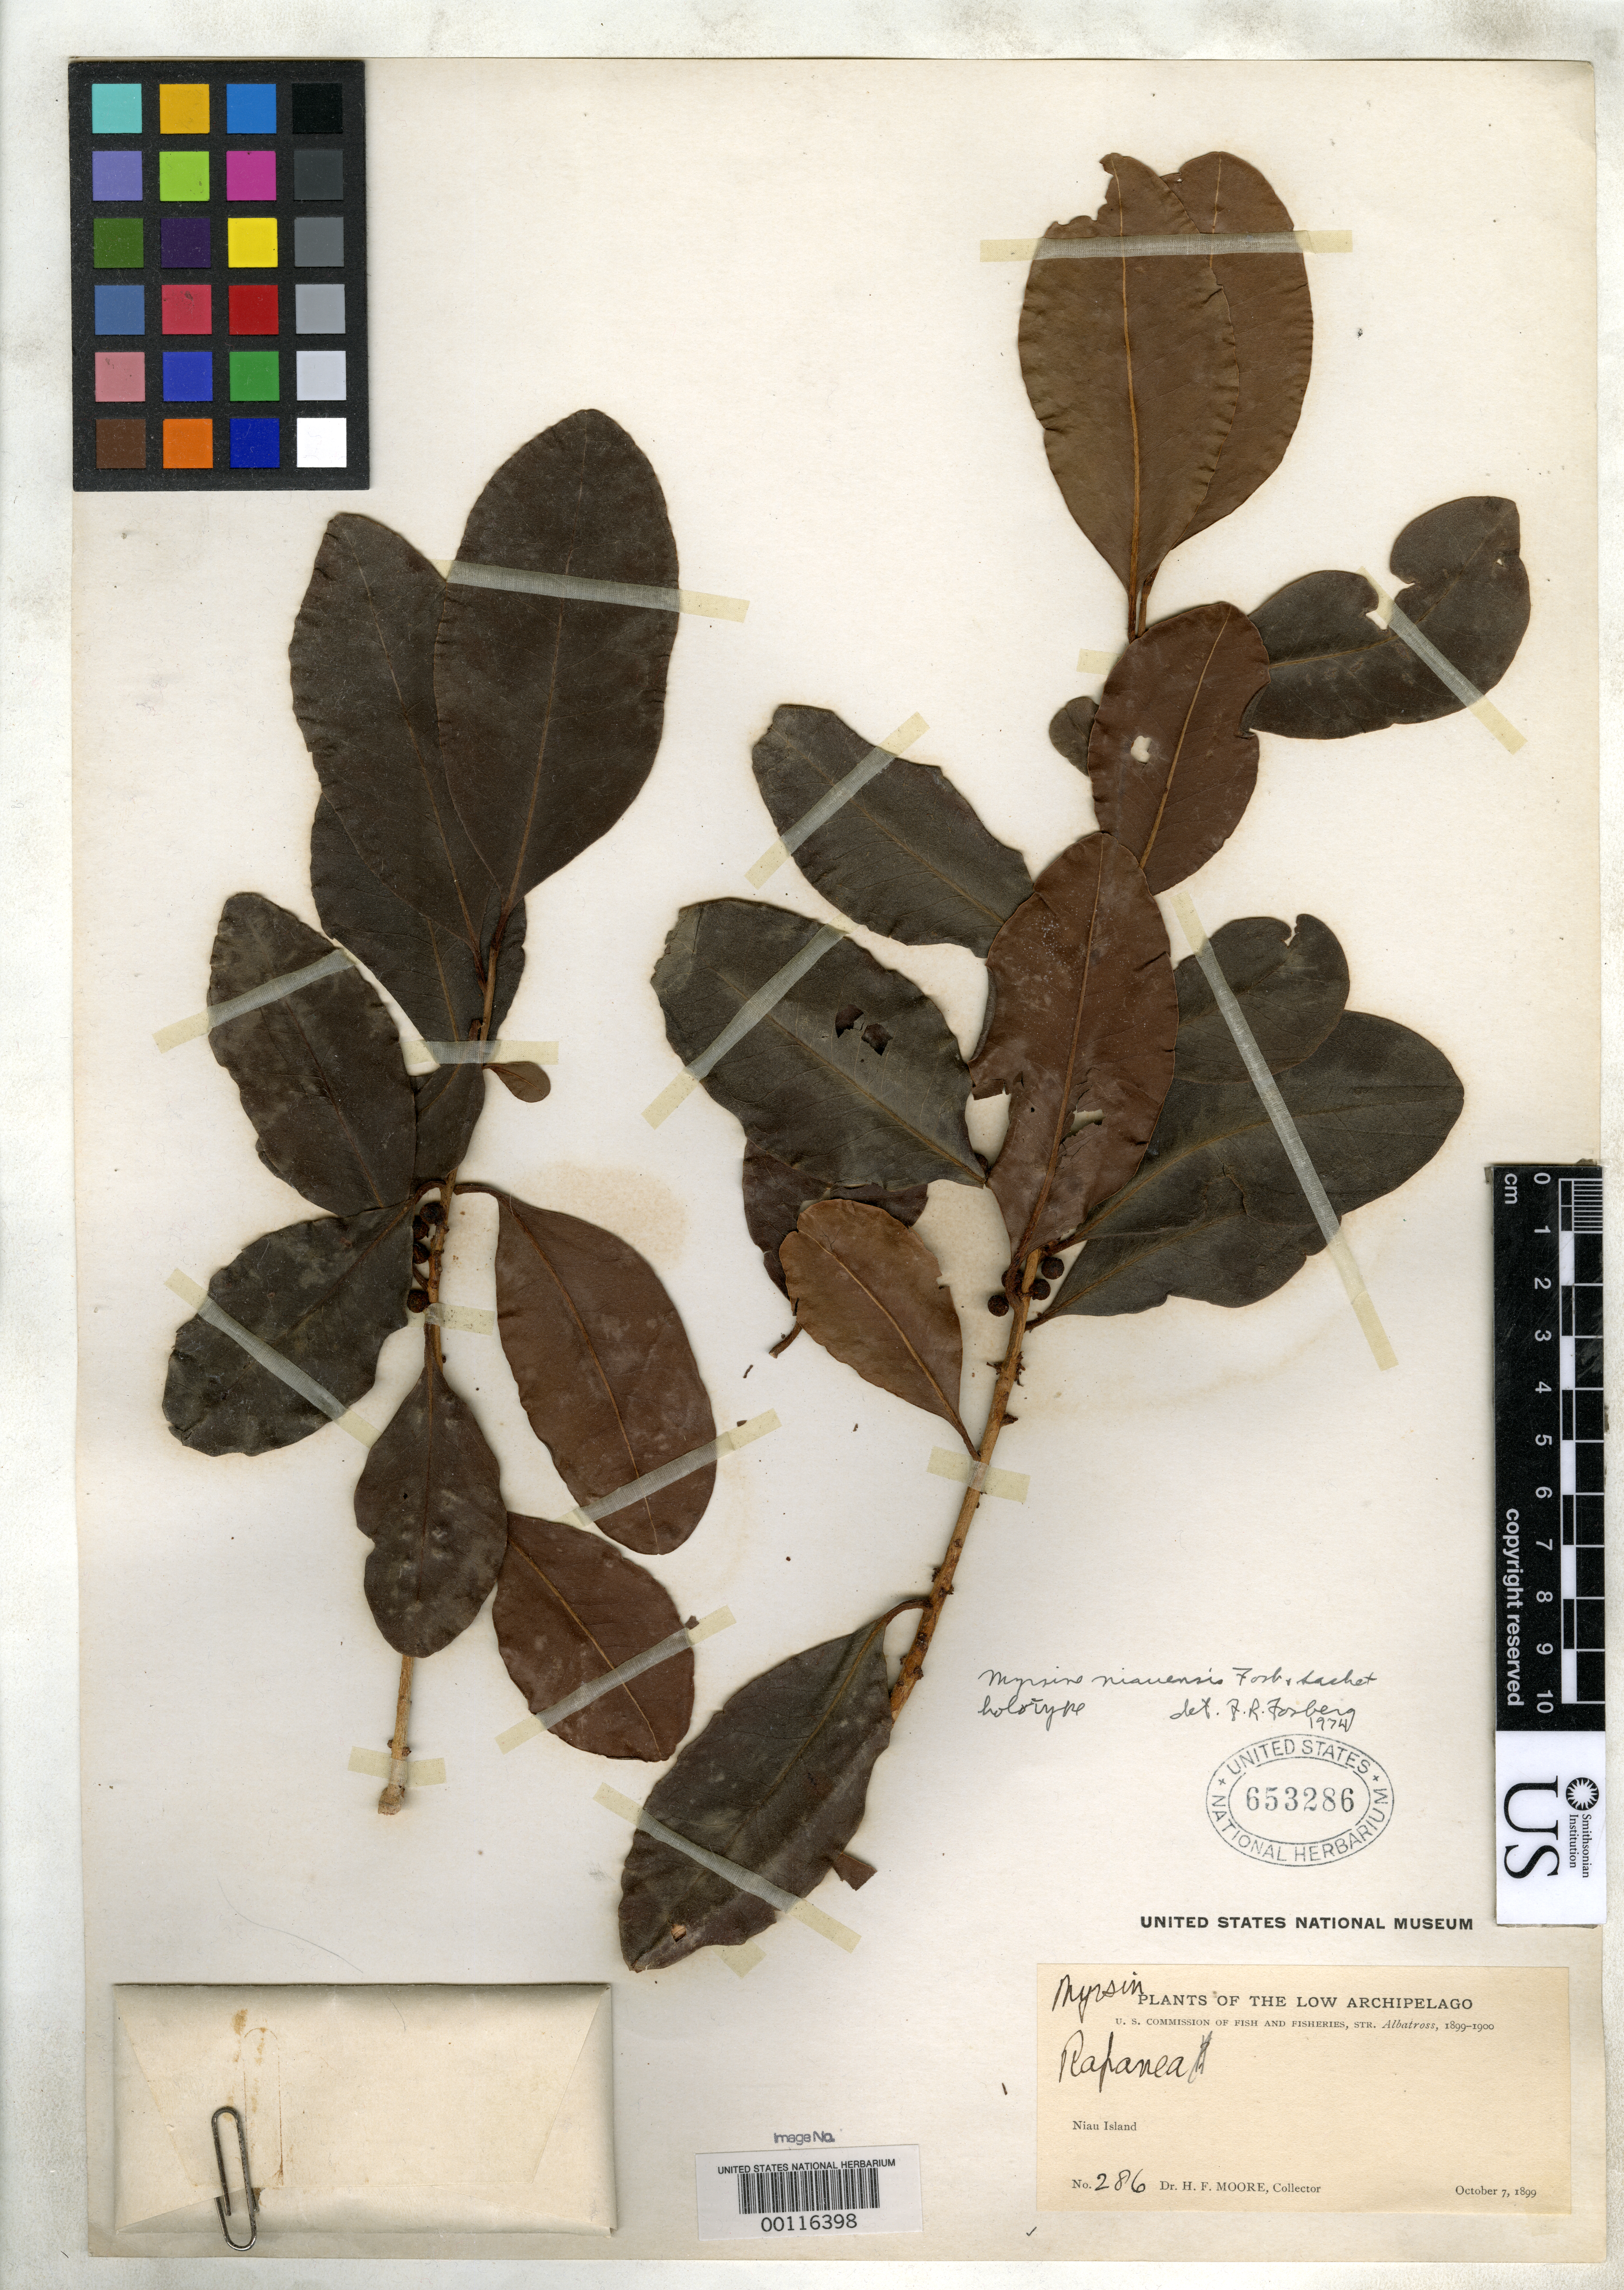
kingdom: Plantae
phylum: Tracheophyta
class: Magnoliopsida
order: Ericales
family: Primulaceae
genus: Myrsine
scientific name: Myrsine naiuensis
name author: Fosberg & Sachet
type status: Holotype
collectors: H. F. Moore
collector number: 286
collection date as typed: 07 Oct 1899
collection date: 1899-10-07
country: French Polynesia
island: Niau Atoll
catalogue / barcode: US 653286